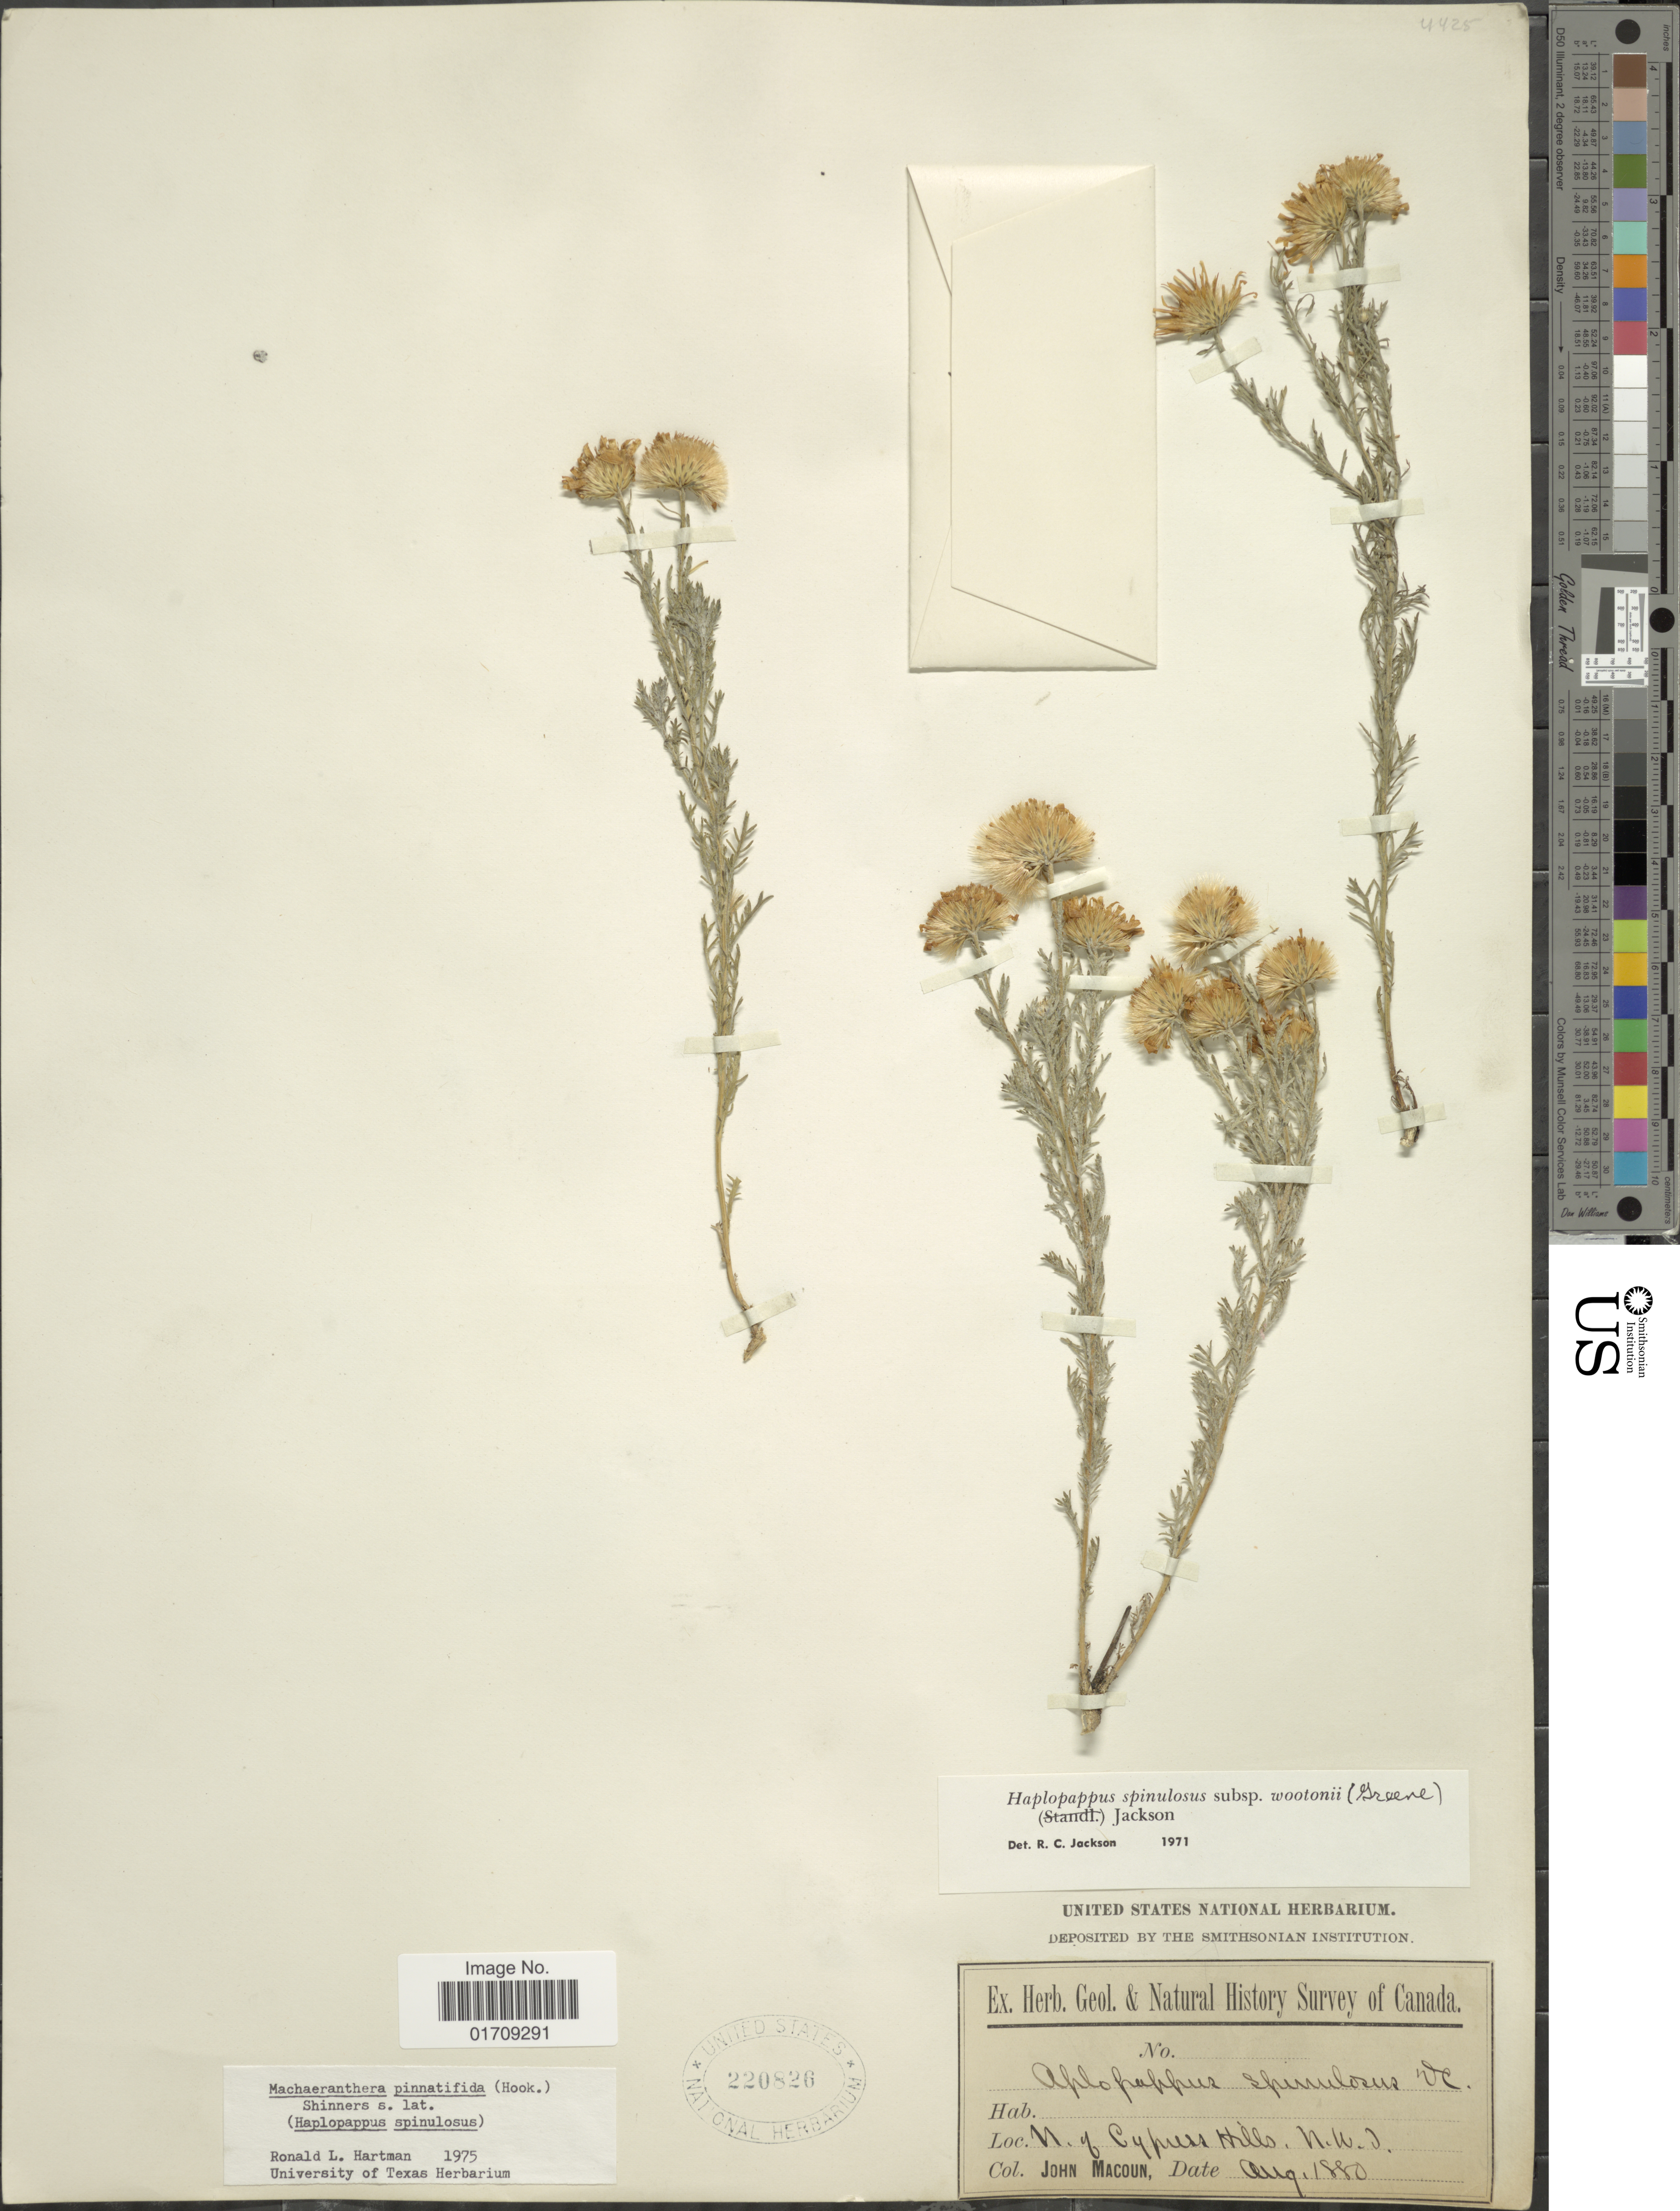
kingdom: Plantae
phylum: Tracheophyta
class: Magnoliopsida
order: Asterales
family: Asteraceae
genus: Machaeranthera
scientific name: Machaeranthera pinnatifida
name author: (Hook.) Shinners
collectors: J. Macoun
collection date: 1880-08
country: Canada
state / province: Northwest Territories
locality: N. of Cypress Hills, N. W. T.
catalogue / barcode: US 220826